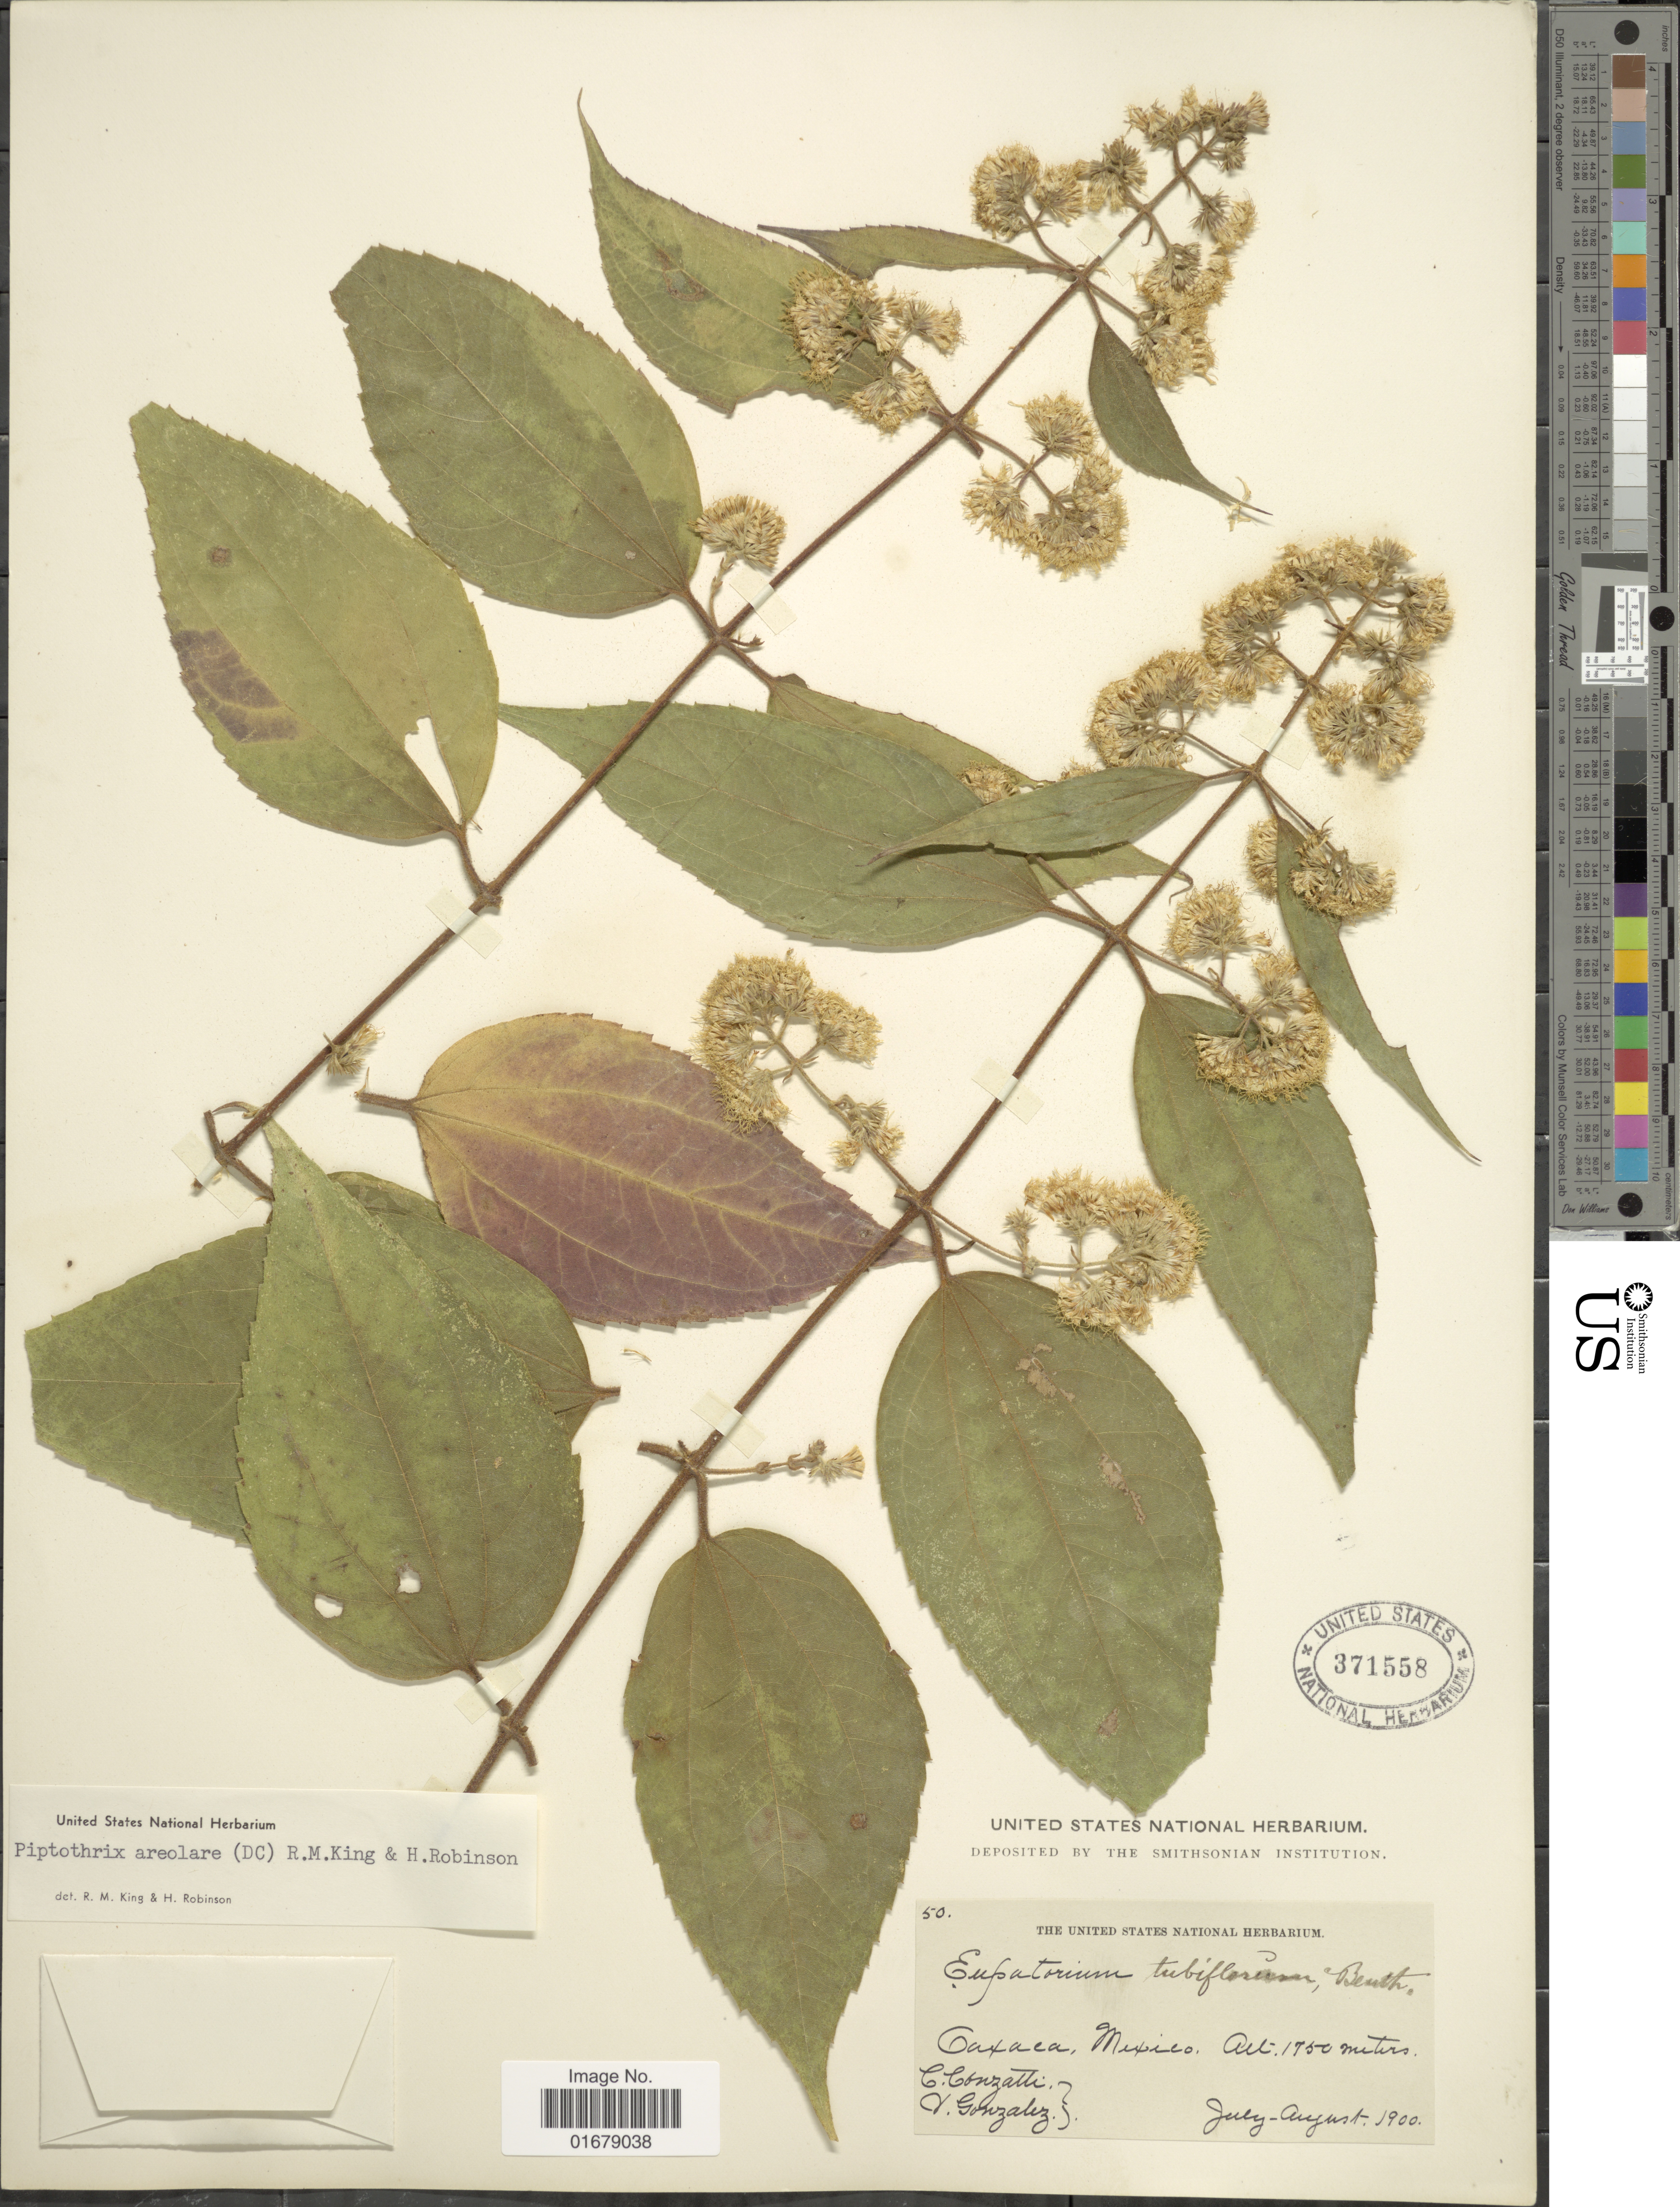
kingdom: Plantae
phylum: Tracheophyta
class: Magnoliopsida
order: Asterales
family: Asteraceae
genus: Piptothrix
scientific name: Piptothrix areolaris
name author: (DC.) R.M. King & H. Rob.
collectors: C. Conzatti & V. Gonzalez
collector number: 50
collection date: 1900-07/1900-08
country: Mexico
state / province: Oaxaca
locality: Oaxaca, Mexico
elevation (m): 1750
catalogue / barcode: US 371558